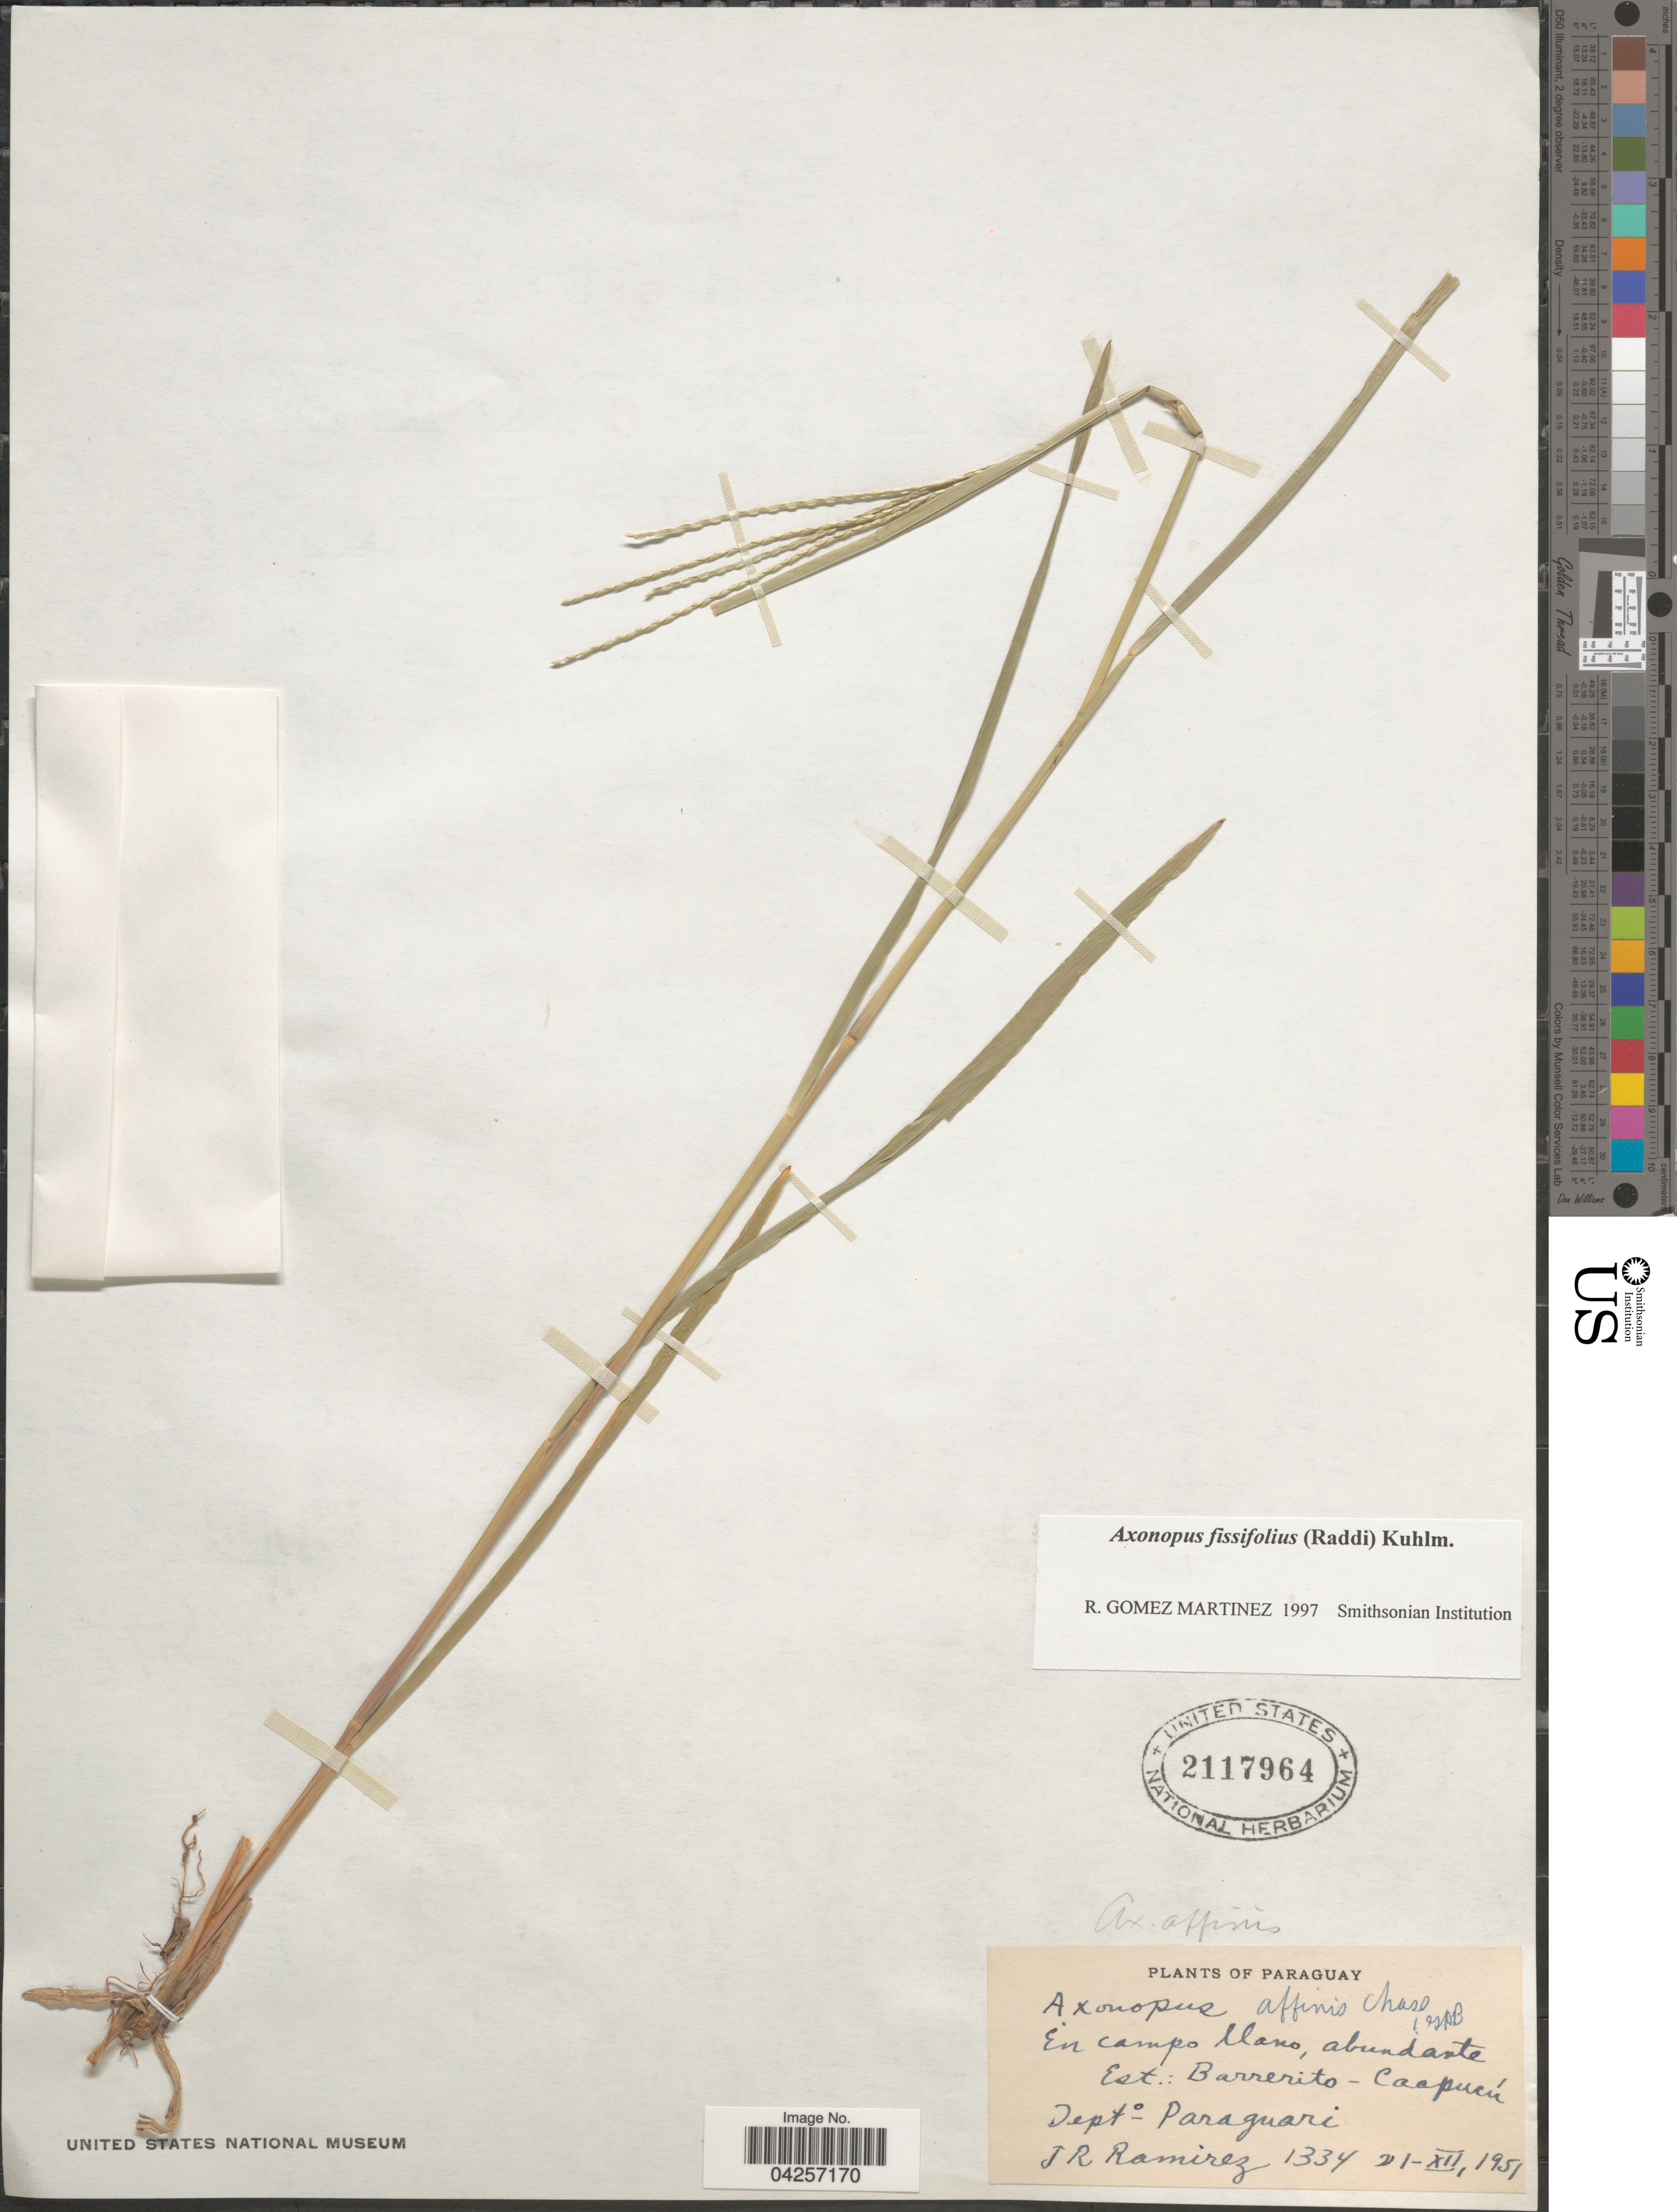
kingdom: Plantae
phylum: Tracheophyta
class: Liliopsida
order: Poales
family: Poaceae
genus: Axonopus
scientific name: Axonopus fissifolius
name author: (Raddi) Kuhlm.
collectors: J. Ramirez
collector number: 1334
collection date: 1951-12-21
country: Paraguay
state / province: Paraguari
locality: Est.: Barrerito - Caapucú. Dept° Paraguari.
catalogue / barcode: US 2117964